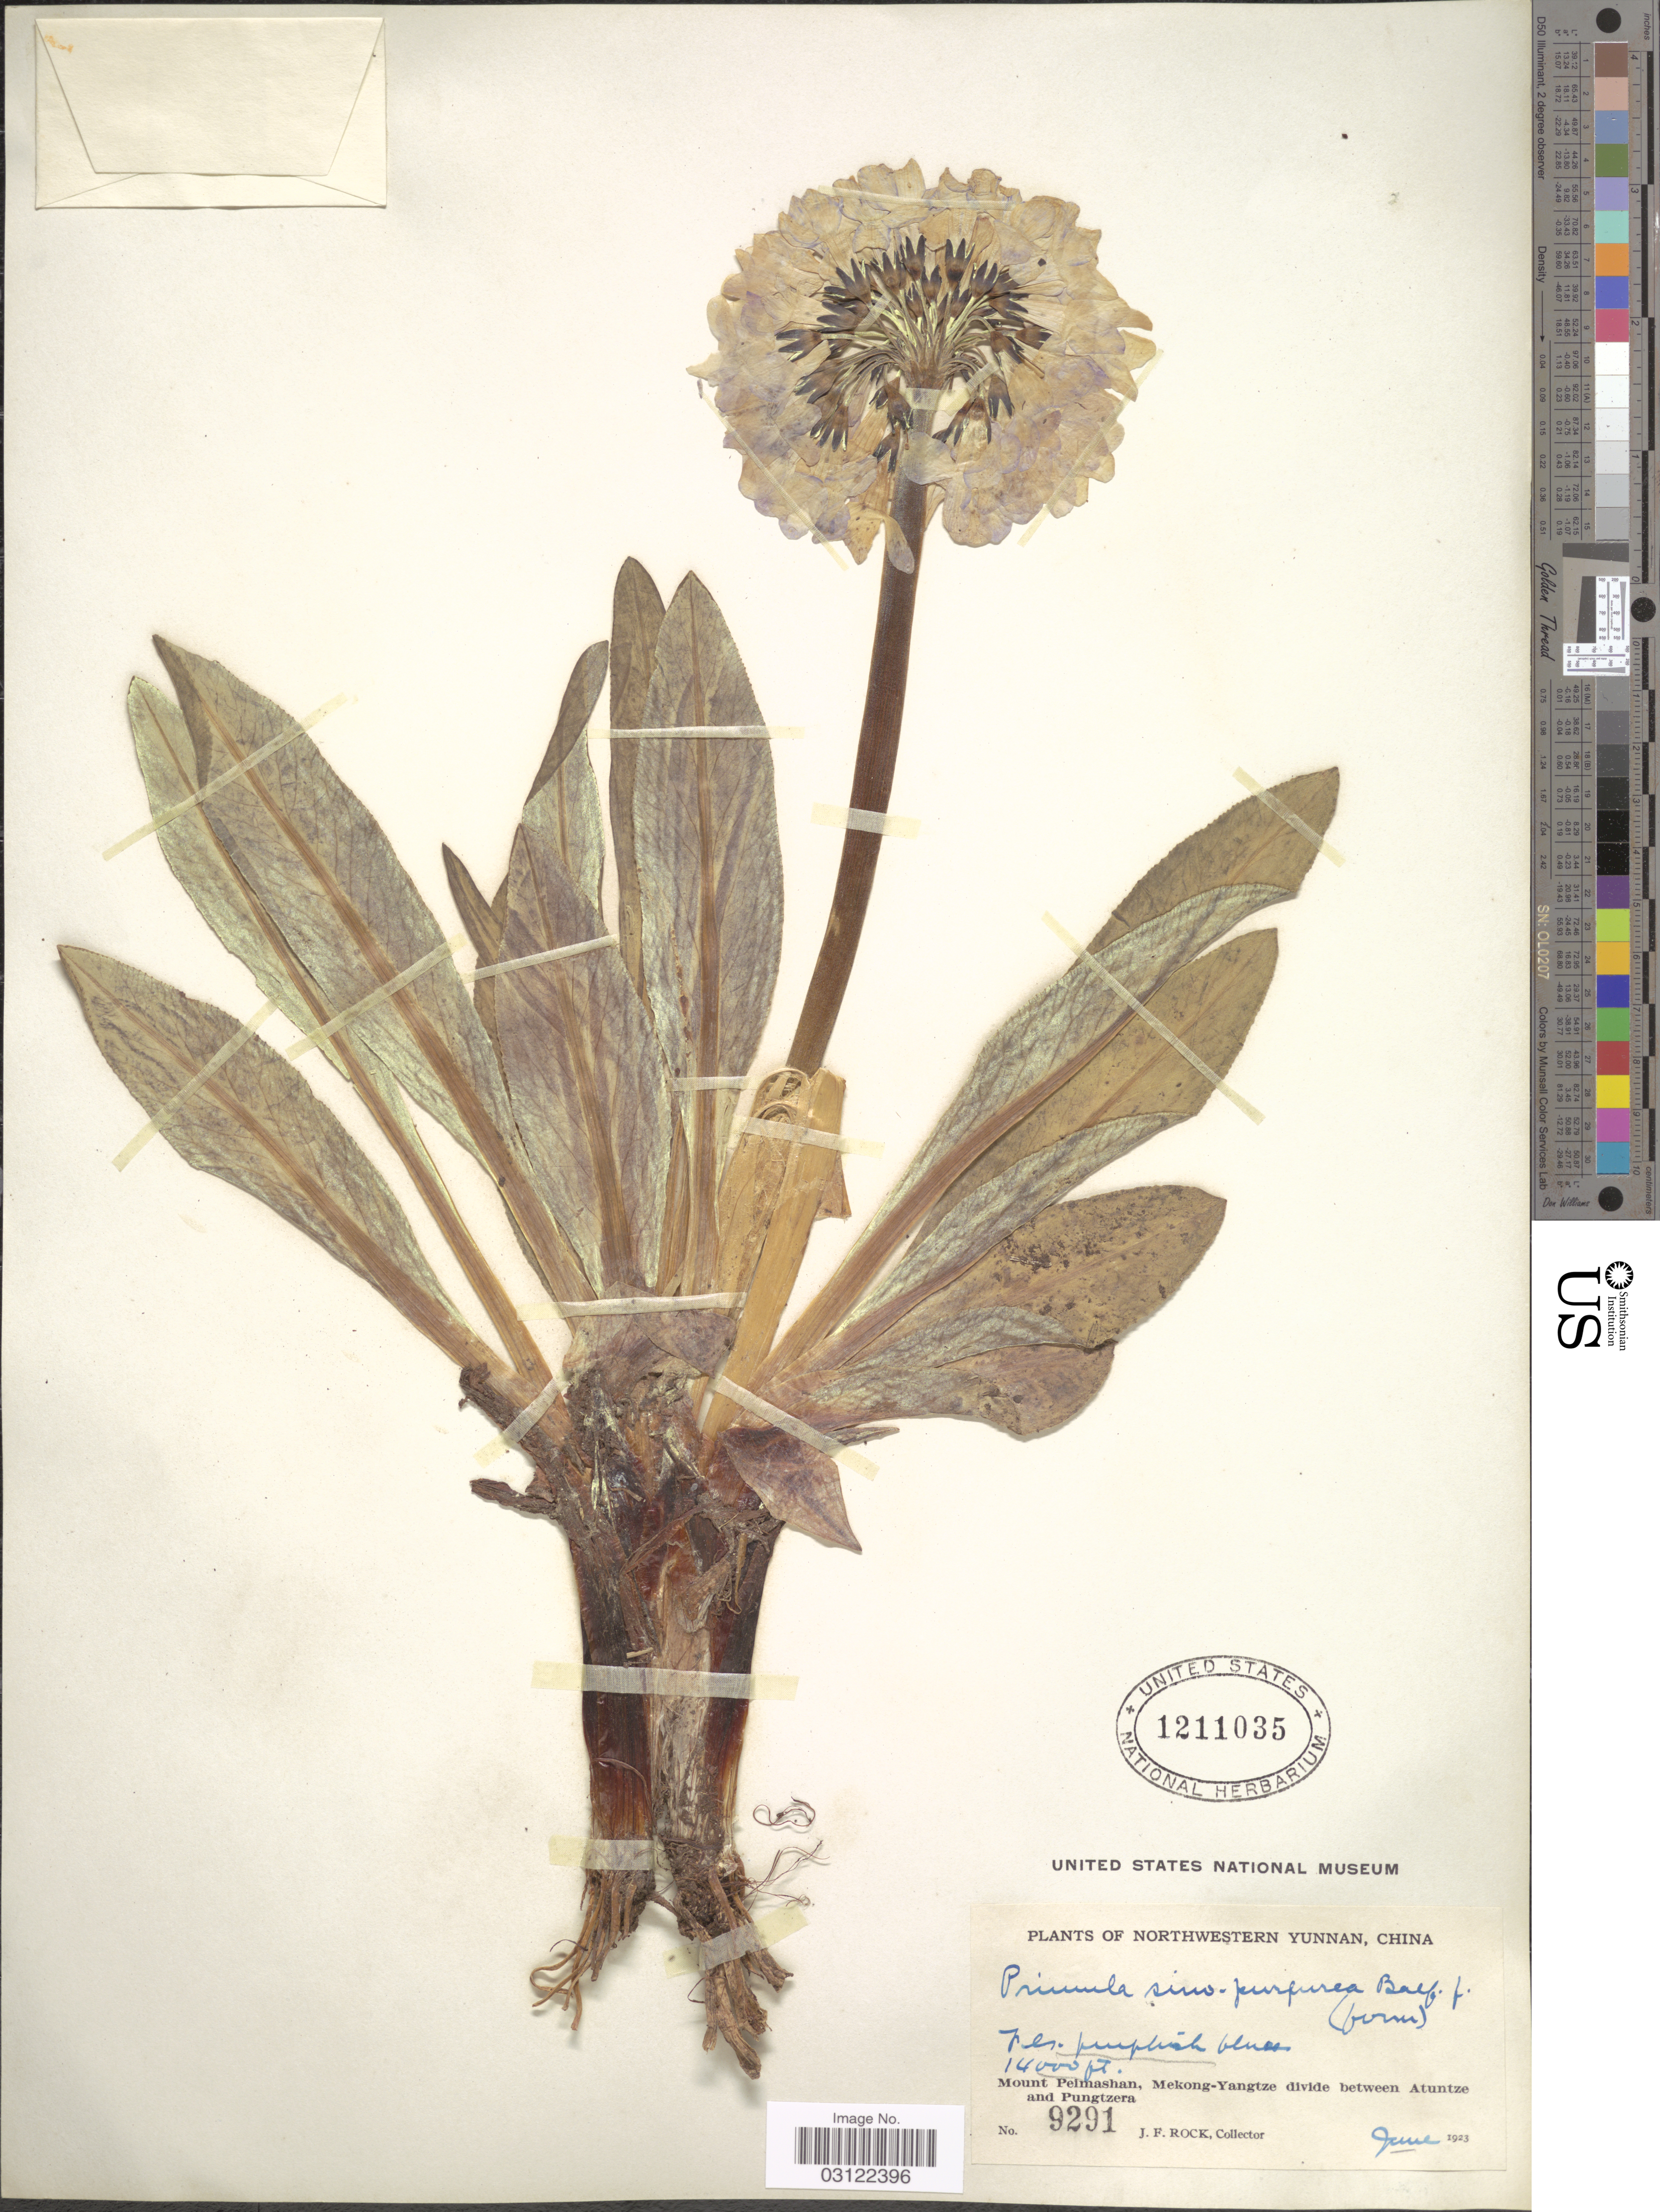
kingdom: Plantae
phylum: Tracheophyta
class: Magnoliopsida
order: Ericales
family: Primulaceae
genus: Primula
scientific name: Primula sinopurpurea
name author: Balf. f. ex Hutch.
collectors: J. Rock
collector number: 9291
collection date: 1923-06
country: China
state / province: Yunnan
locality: Northwestern Yunnan. Mount Peimashan, Mekong-Yangtze divide between Atuntze and Pungtzera.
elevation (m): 4267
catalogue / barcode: US 1211035